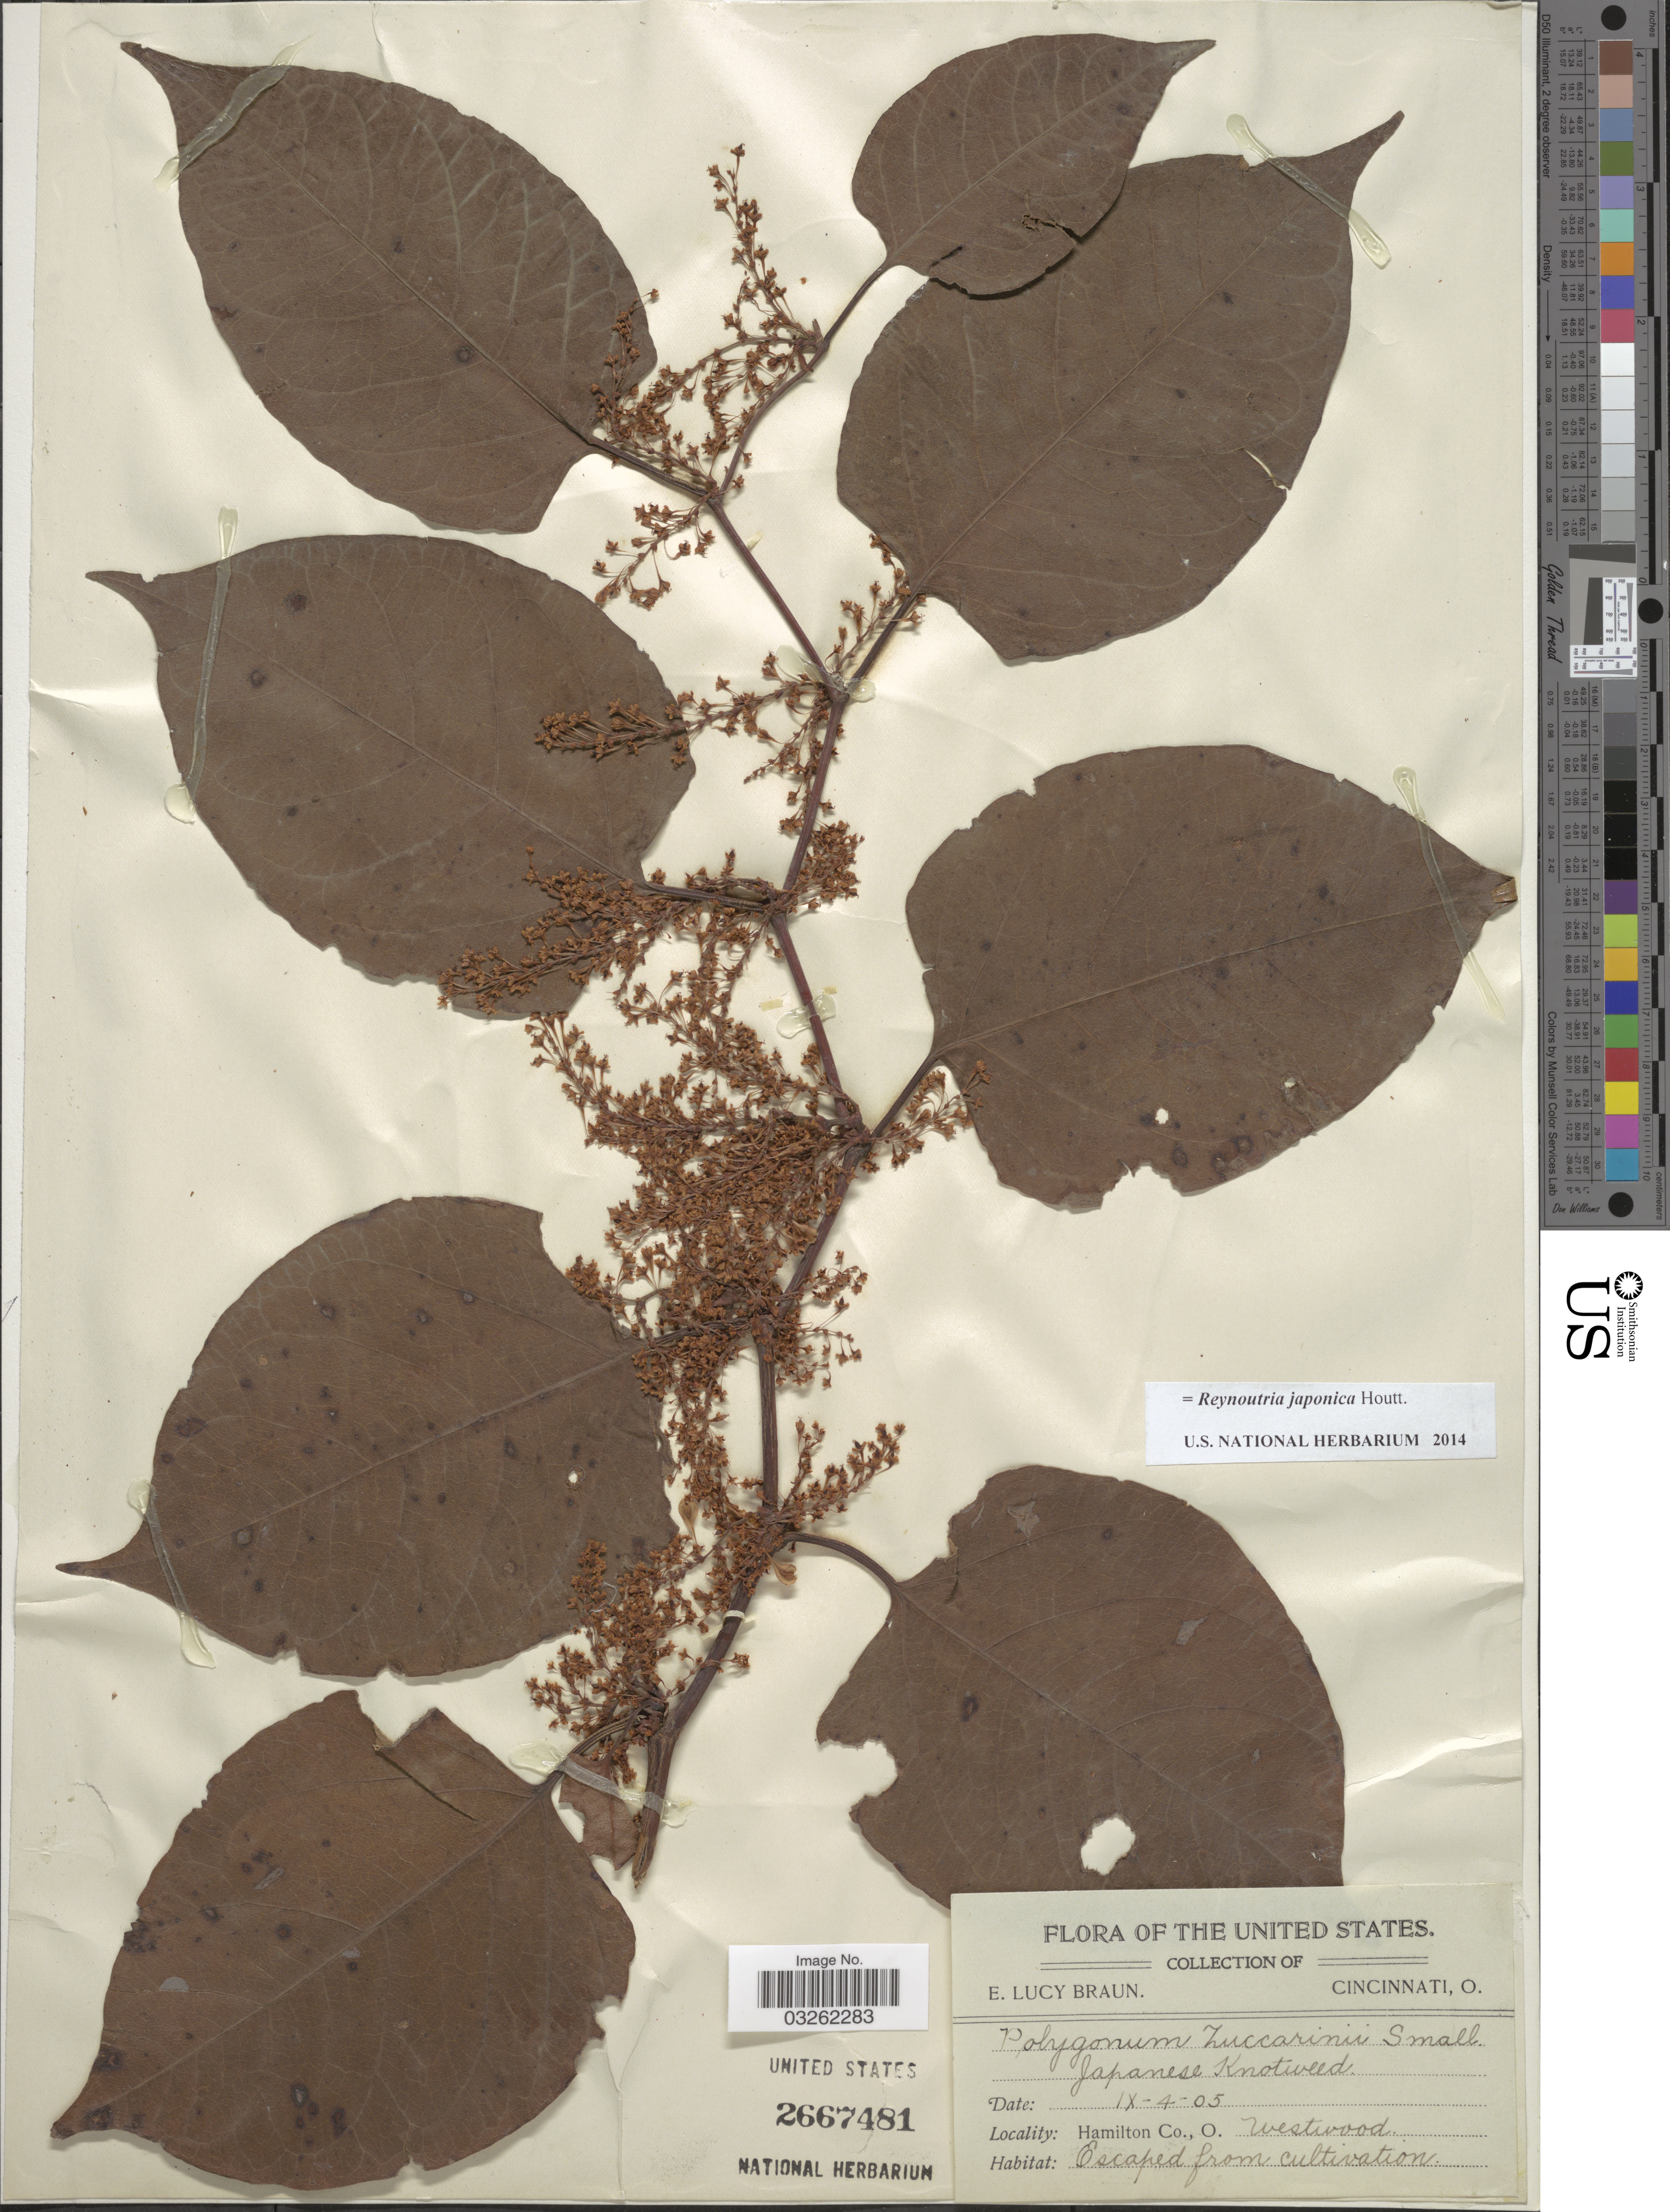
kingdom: Plantae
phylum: Tracheophyta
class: Magnoliopsida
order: Caryophyllales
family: Polygonaceae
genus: Reynoutria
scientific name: Reynoutria japonica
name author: Houtt.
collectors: E. L. Braun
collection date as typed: Transcribed d/m/y: 4/9/5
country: United States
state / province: Ohio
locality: Hamilton Co., Westwood.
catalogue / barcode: US 2667481